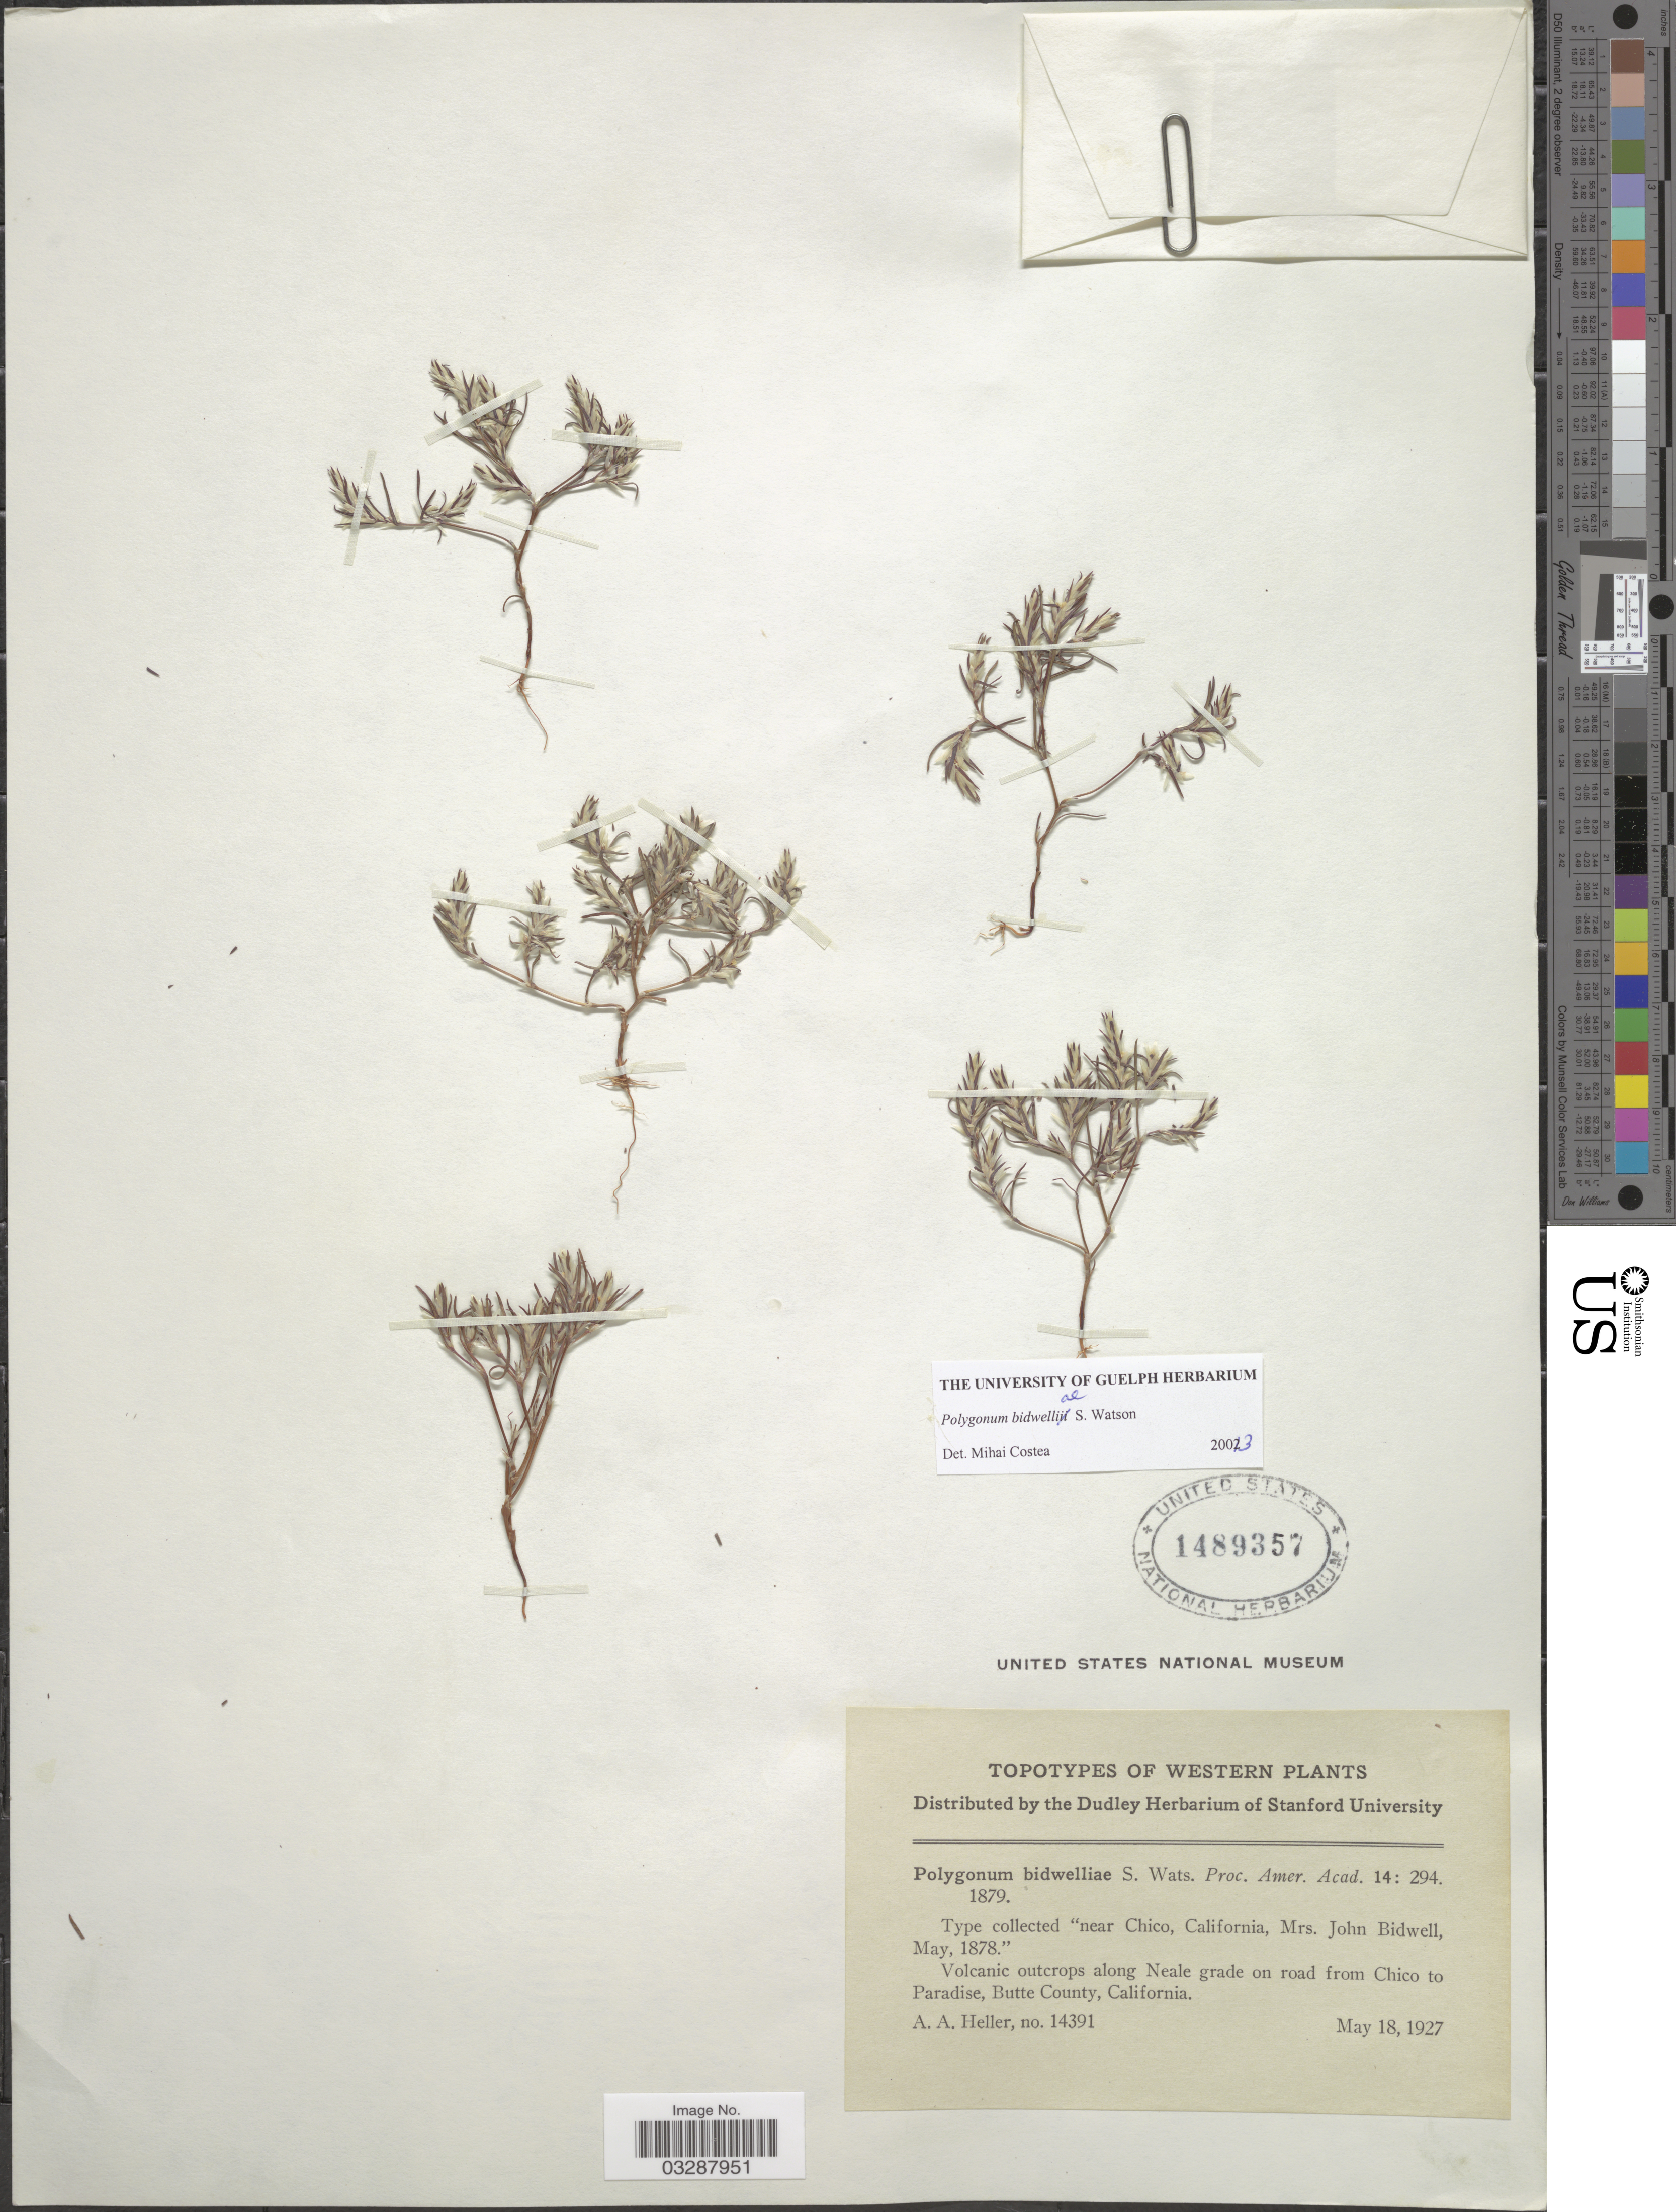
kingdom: Plantae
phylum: Tracheophyta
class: Magnoliopsida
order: Caryophyllales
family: Polygonaceae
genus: Polygonum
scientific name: Polygonum bidwelliae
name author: S. Watson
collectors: A. A. Heller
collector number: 14391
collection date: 1927-05-18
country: United States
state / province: California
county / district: Butte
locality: Western, Volcanic outcrops along Neale grade on road from Chico to Paradise, Butte County.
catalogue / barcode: US 1489357